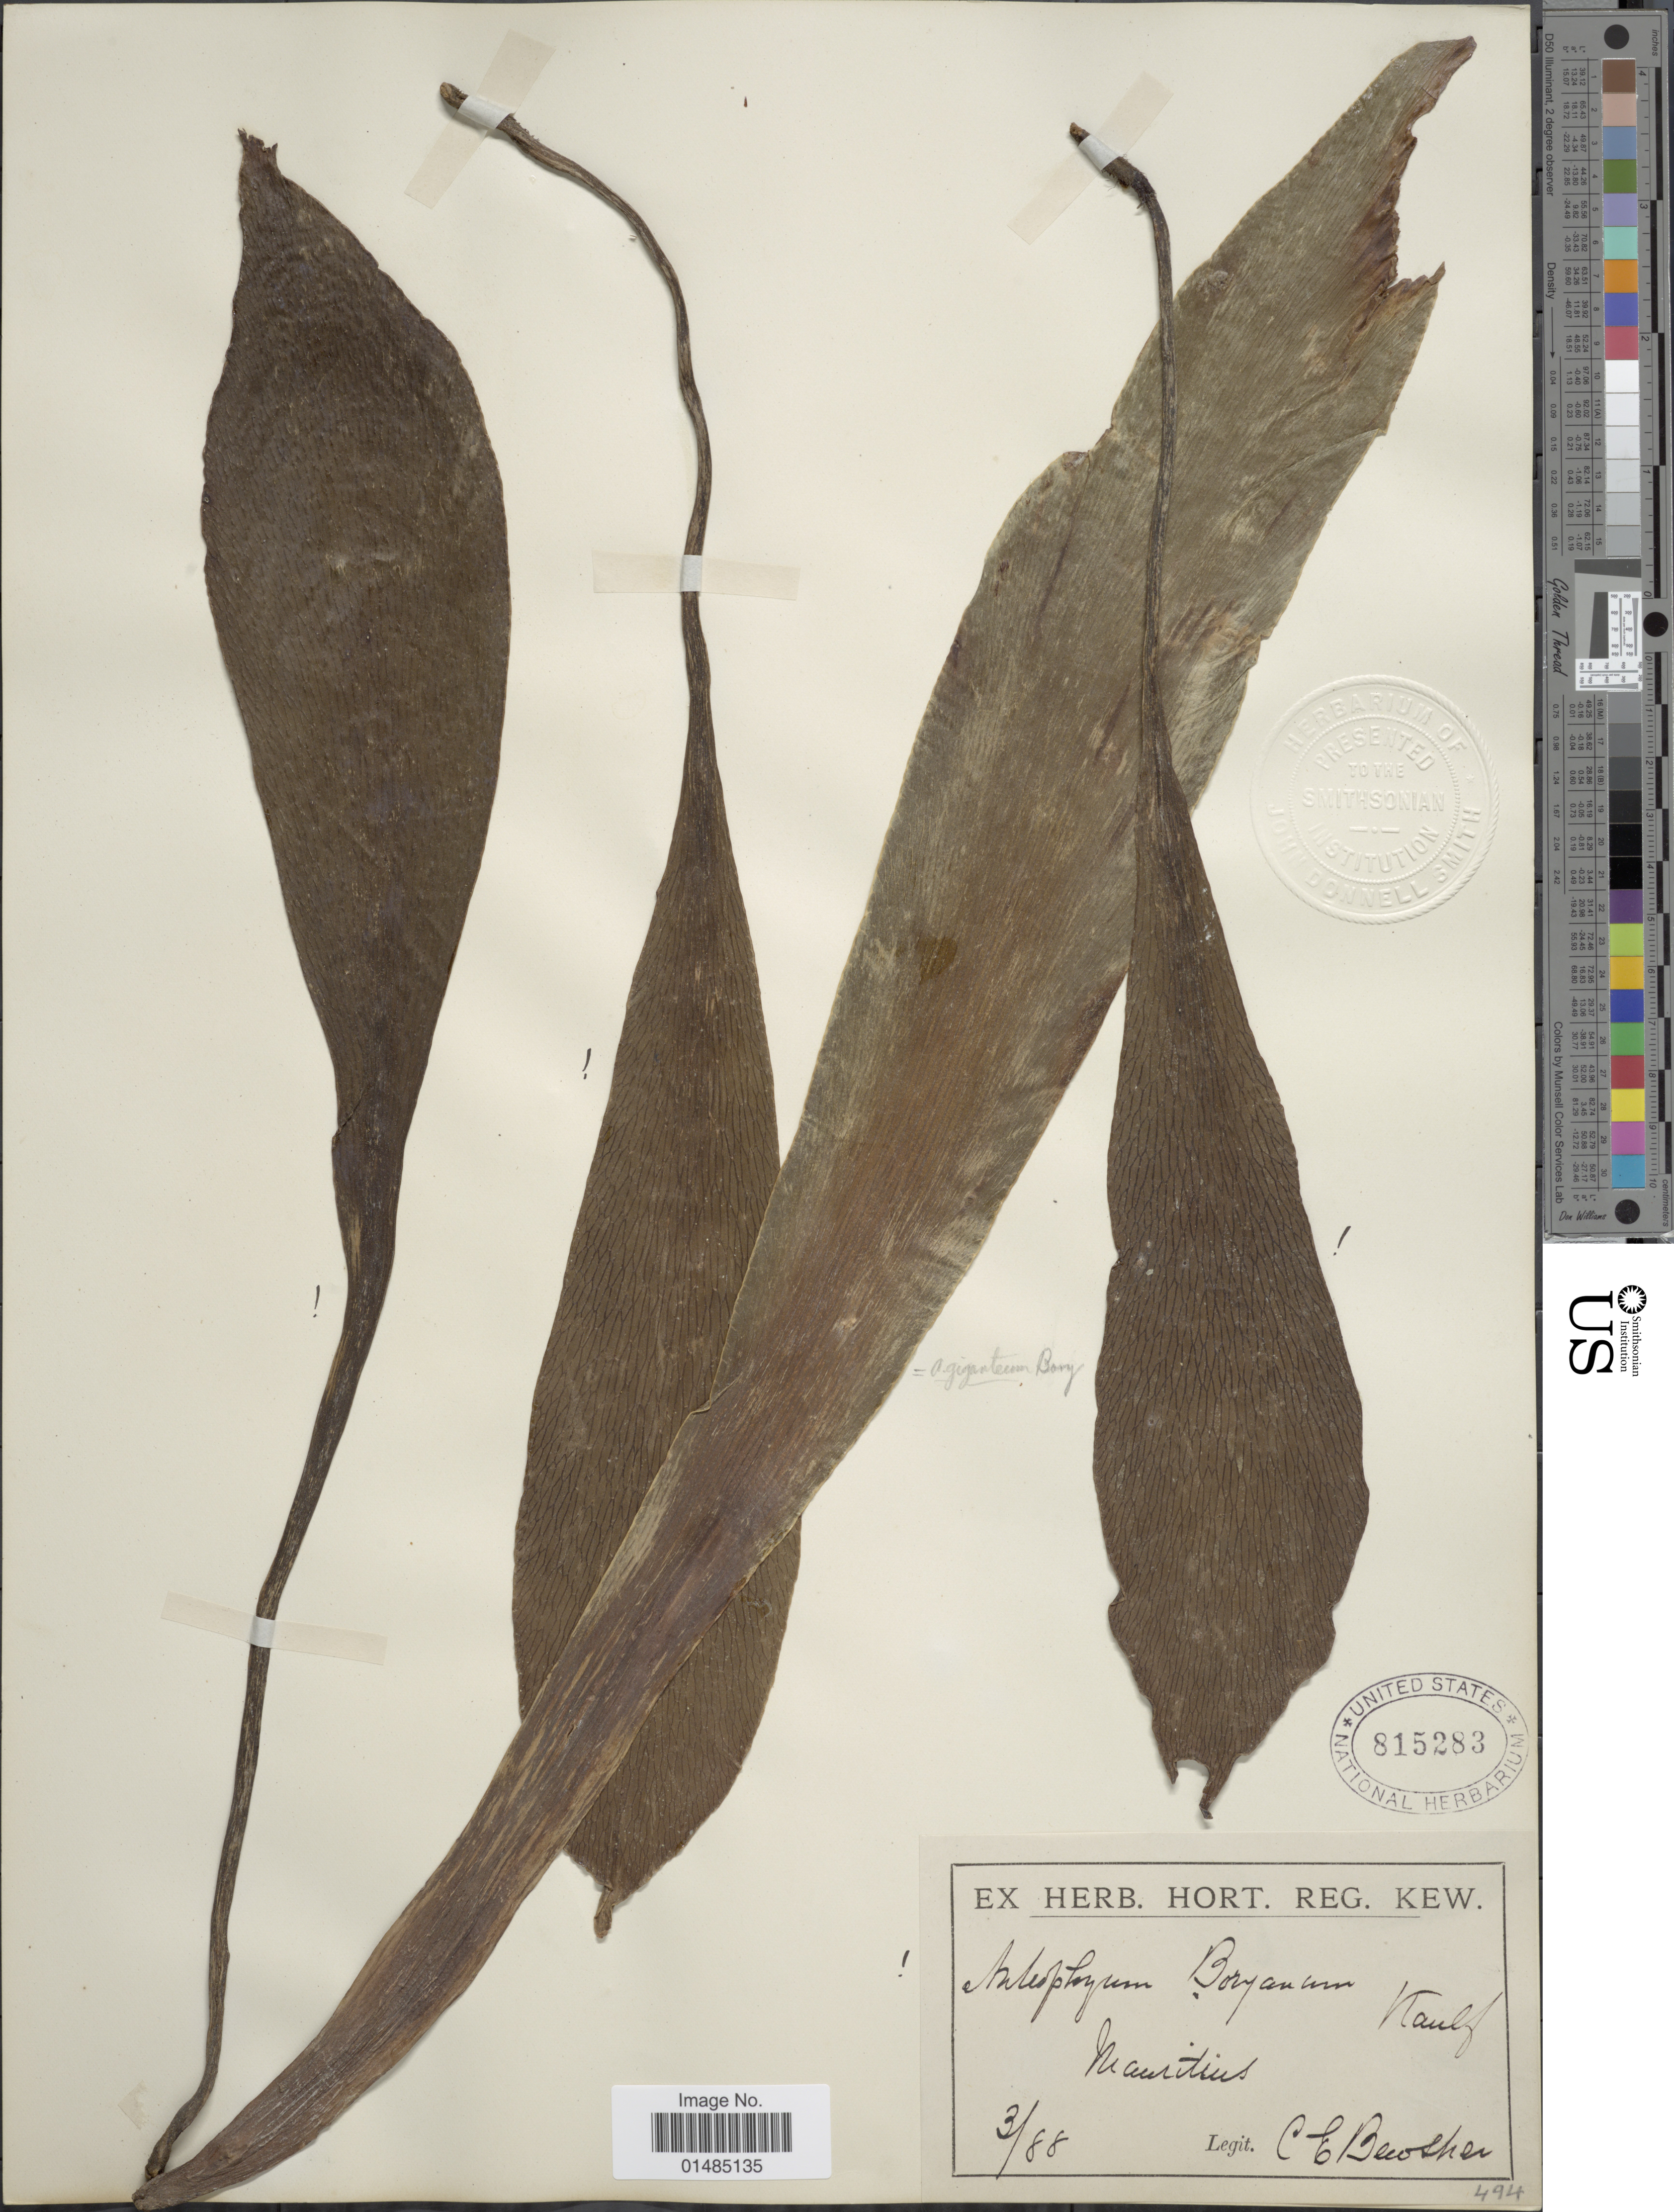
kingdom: Plantae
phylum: Tracheophyta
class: Polypodiopsida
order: Polypodiales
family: Pteridaceae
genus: Antrophyum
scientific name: Antrophyum boryanum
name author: (Willd.) Kaulf.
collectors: C. Bewsher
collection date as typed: Transcribed d/m/y: /3/88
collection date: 1888-03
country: Mauritius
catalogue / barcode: US 815283